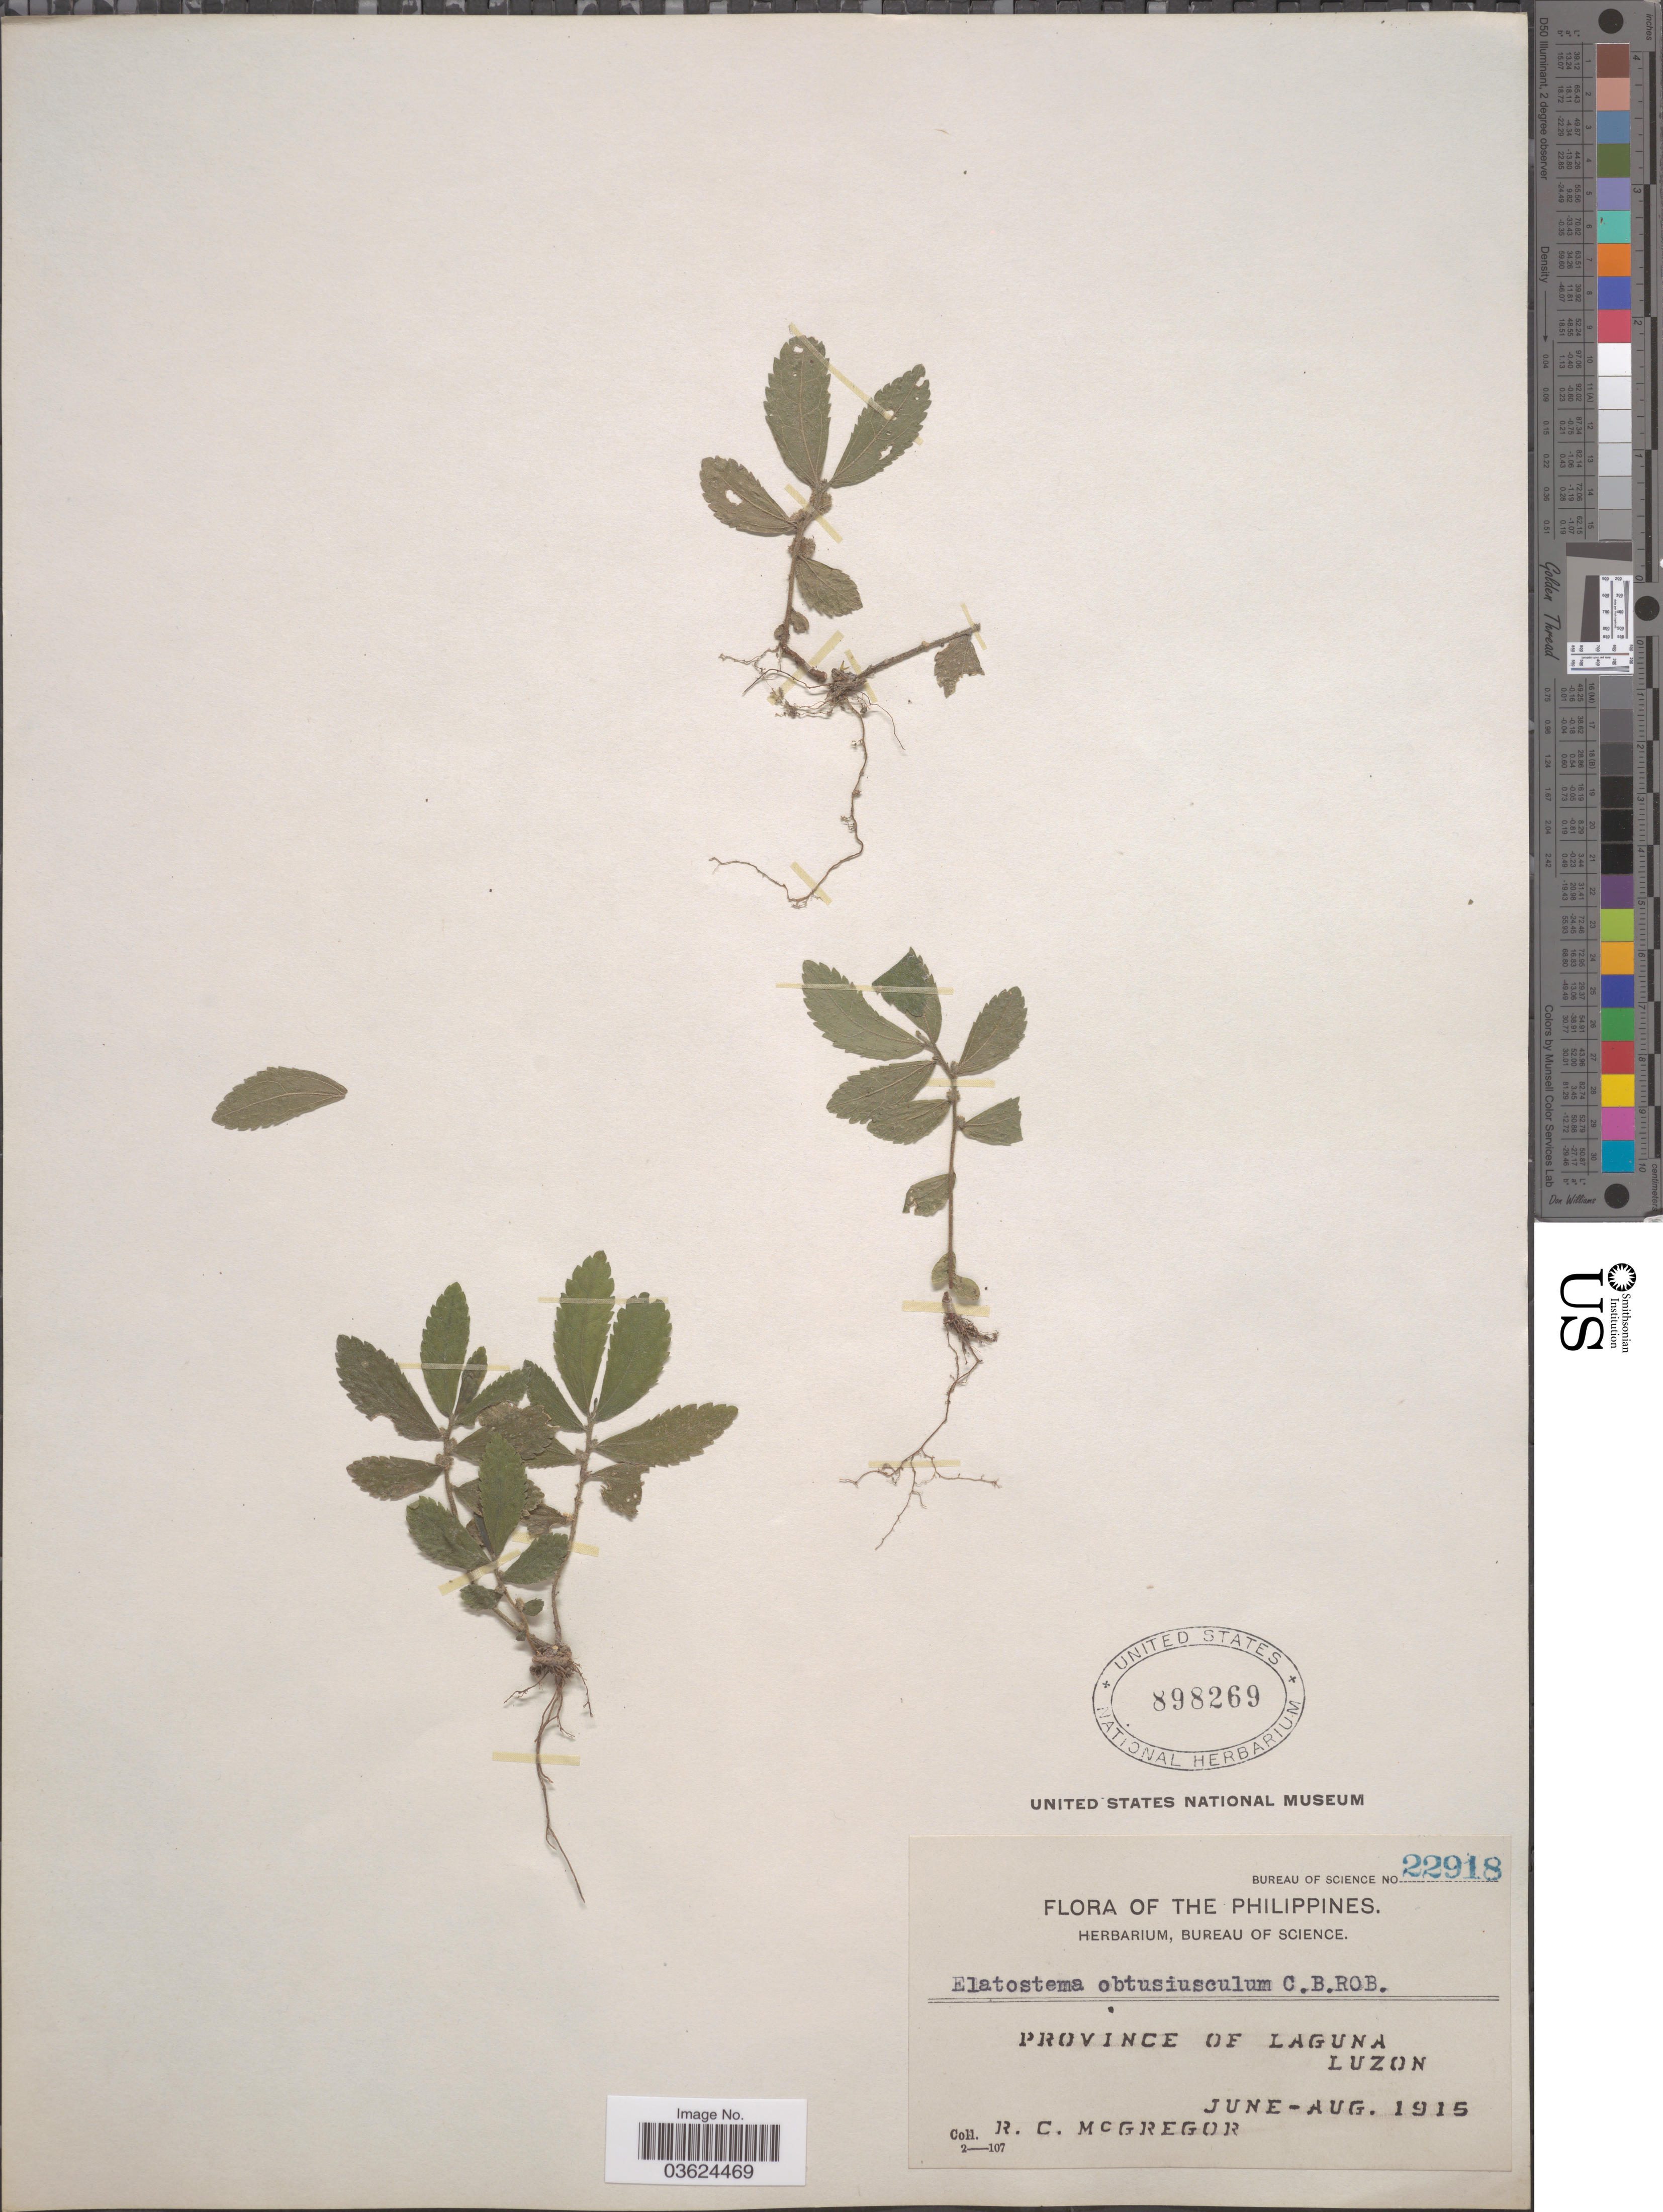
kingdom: Plantae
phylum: Tracheophyta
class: Magnoliopsida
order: Rosales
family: Urticaceae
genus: Elatostema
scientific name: Elatostema obtusiusculum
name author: C.B. Rob.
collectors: R. C. McGregor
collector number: Bureau of Science 22918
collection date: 1915-06/1915-08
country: Philippines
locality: Province of Laguna, Luzon.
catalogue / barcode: US 898269